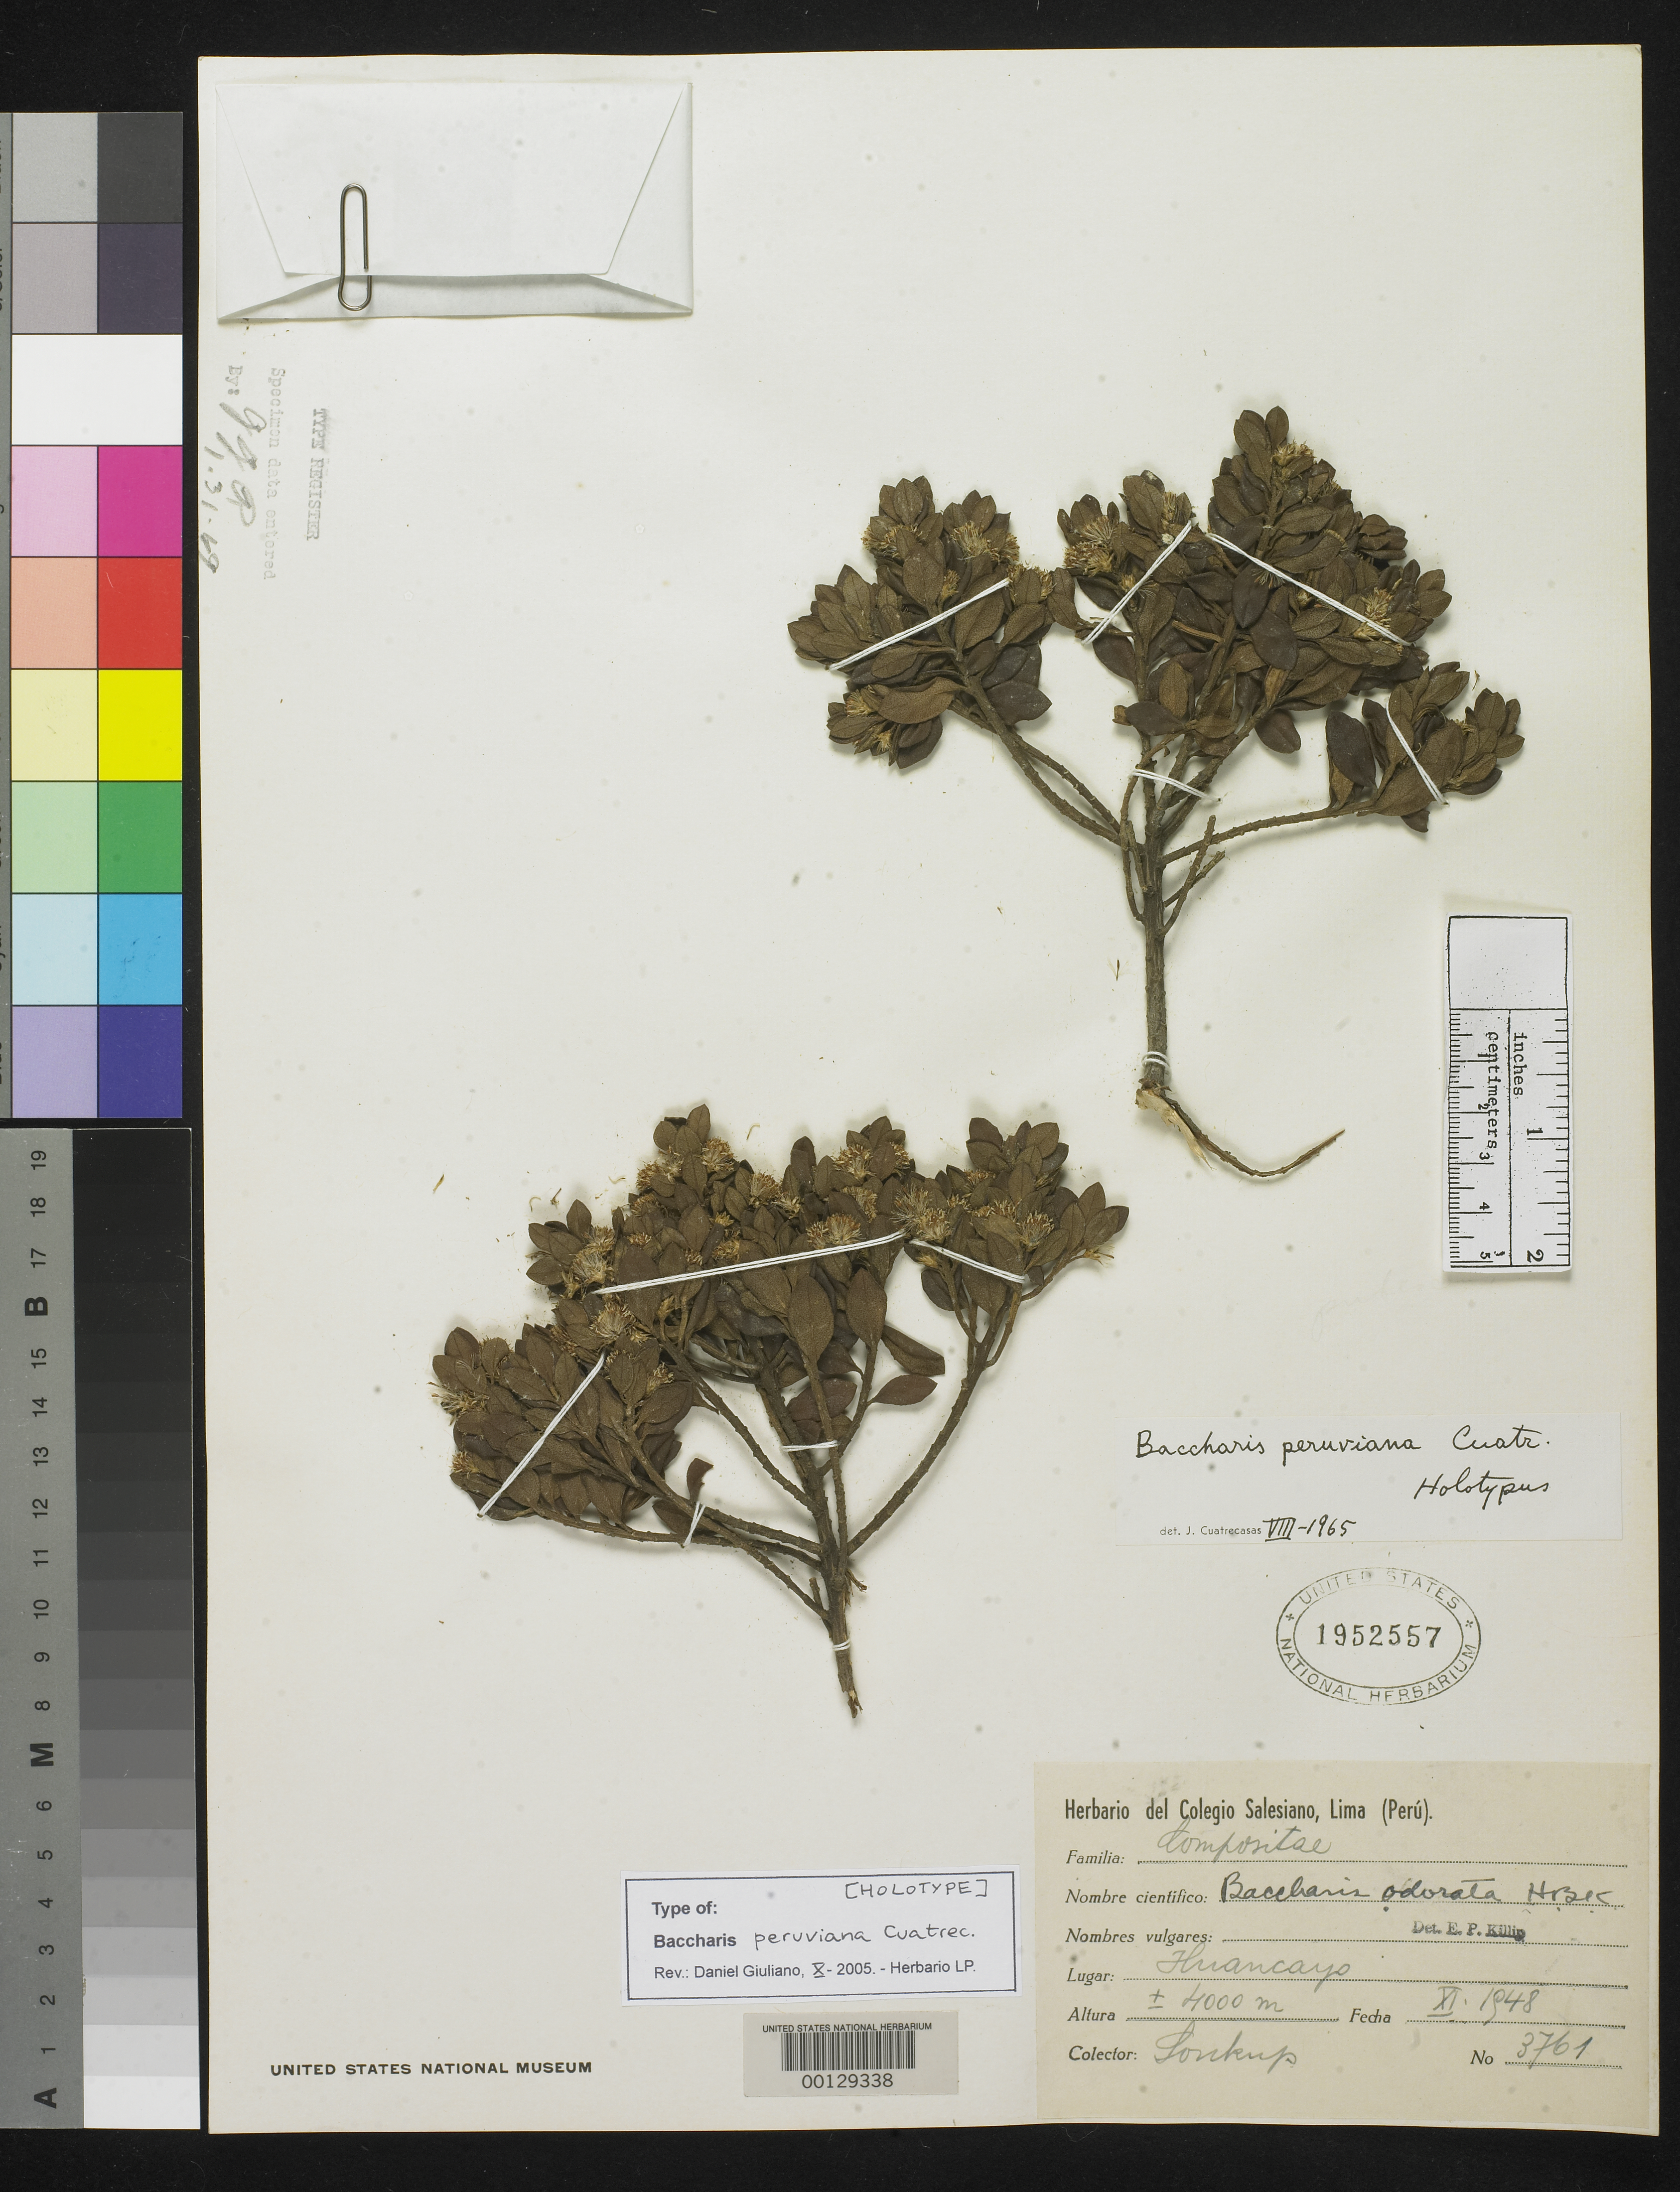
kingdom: Plantae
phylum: Tracheophyta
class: Magnoliopsida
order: Asterales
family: Asteraceae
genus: Baccharis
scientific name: Baccharis peruviana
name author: Cuatrec.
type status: Holotype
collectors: J. J. Soukup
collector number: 3761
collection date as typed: Nov 1948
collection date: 1948-11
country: Peru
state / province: Junín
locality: Huancayo.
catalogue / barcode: US 1952557